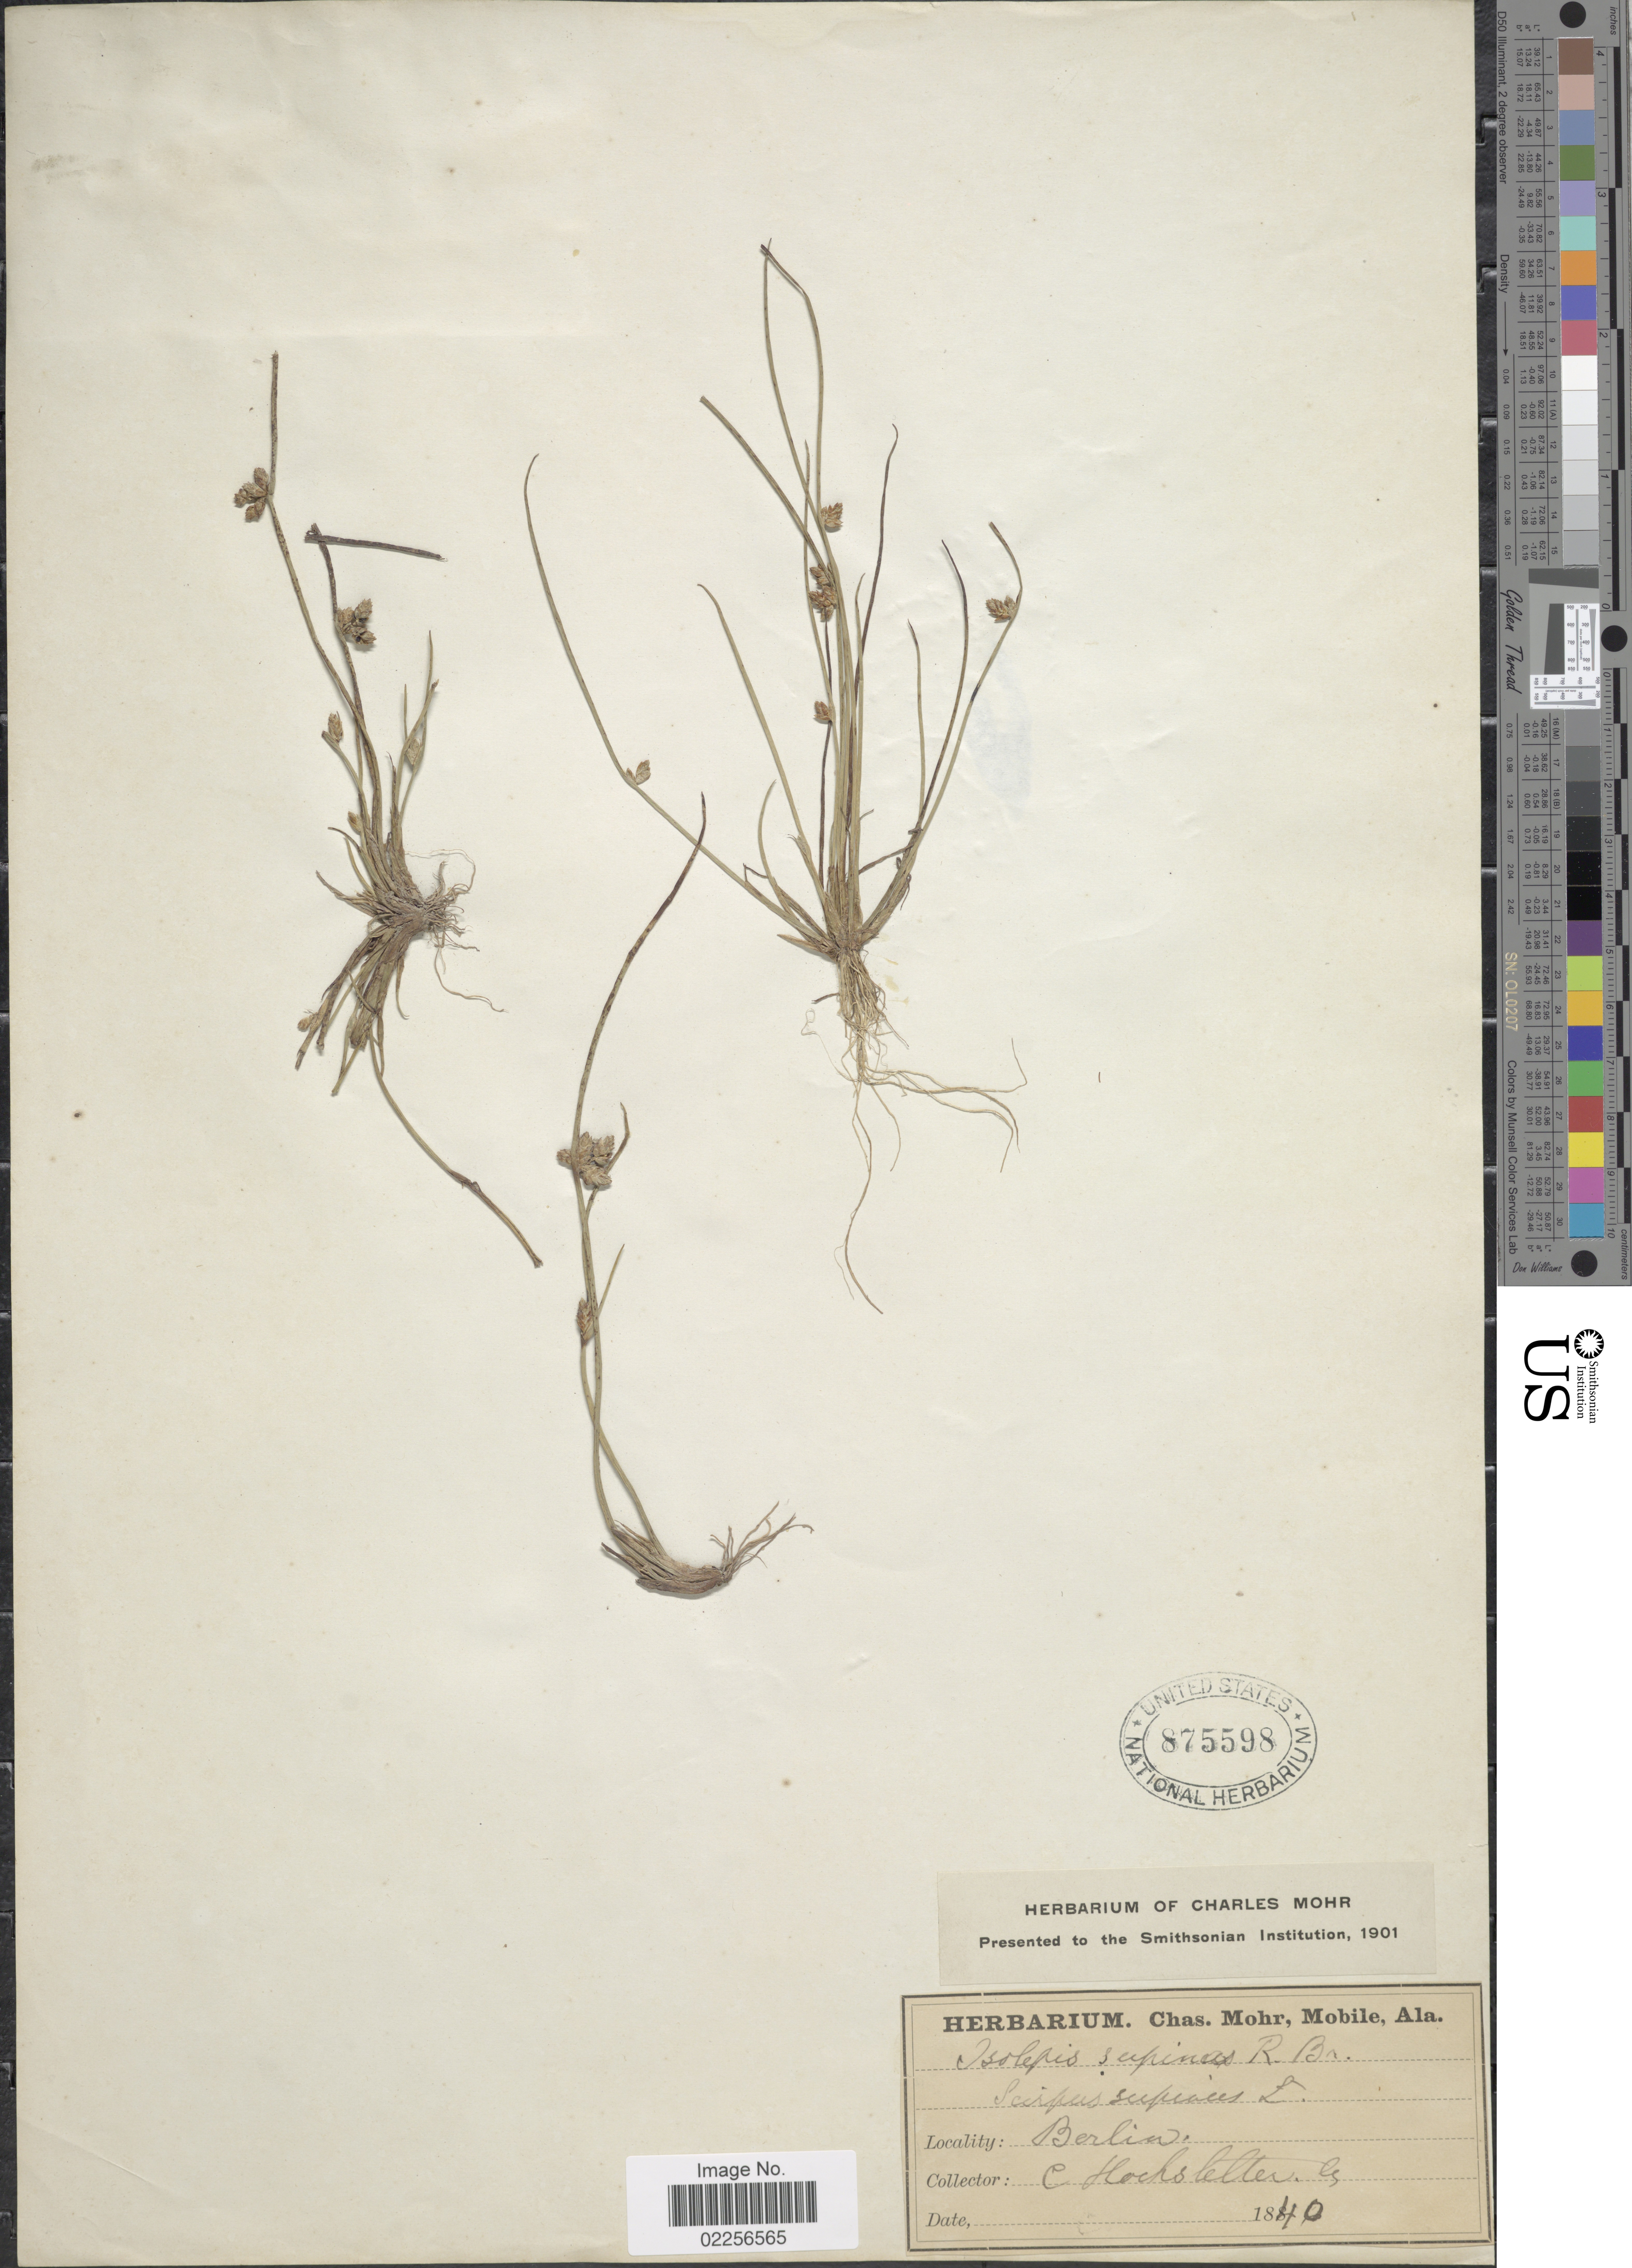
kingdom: Plantae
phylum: Tracheophyta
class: Liliopsida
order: Poales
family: Cyperaceae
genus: Schoenoplectus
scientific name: Schoenoplectus supinus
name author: (L.) Palla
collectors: C. Hochstetter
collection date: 1840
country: Germany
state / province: Berlin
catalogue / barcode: US 875598